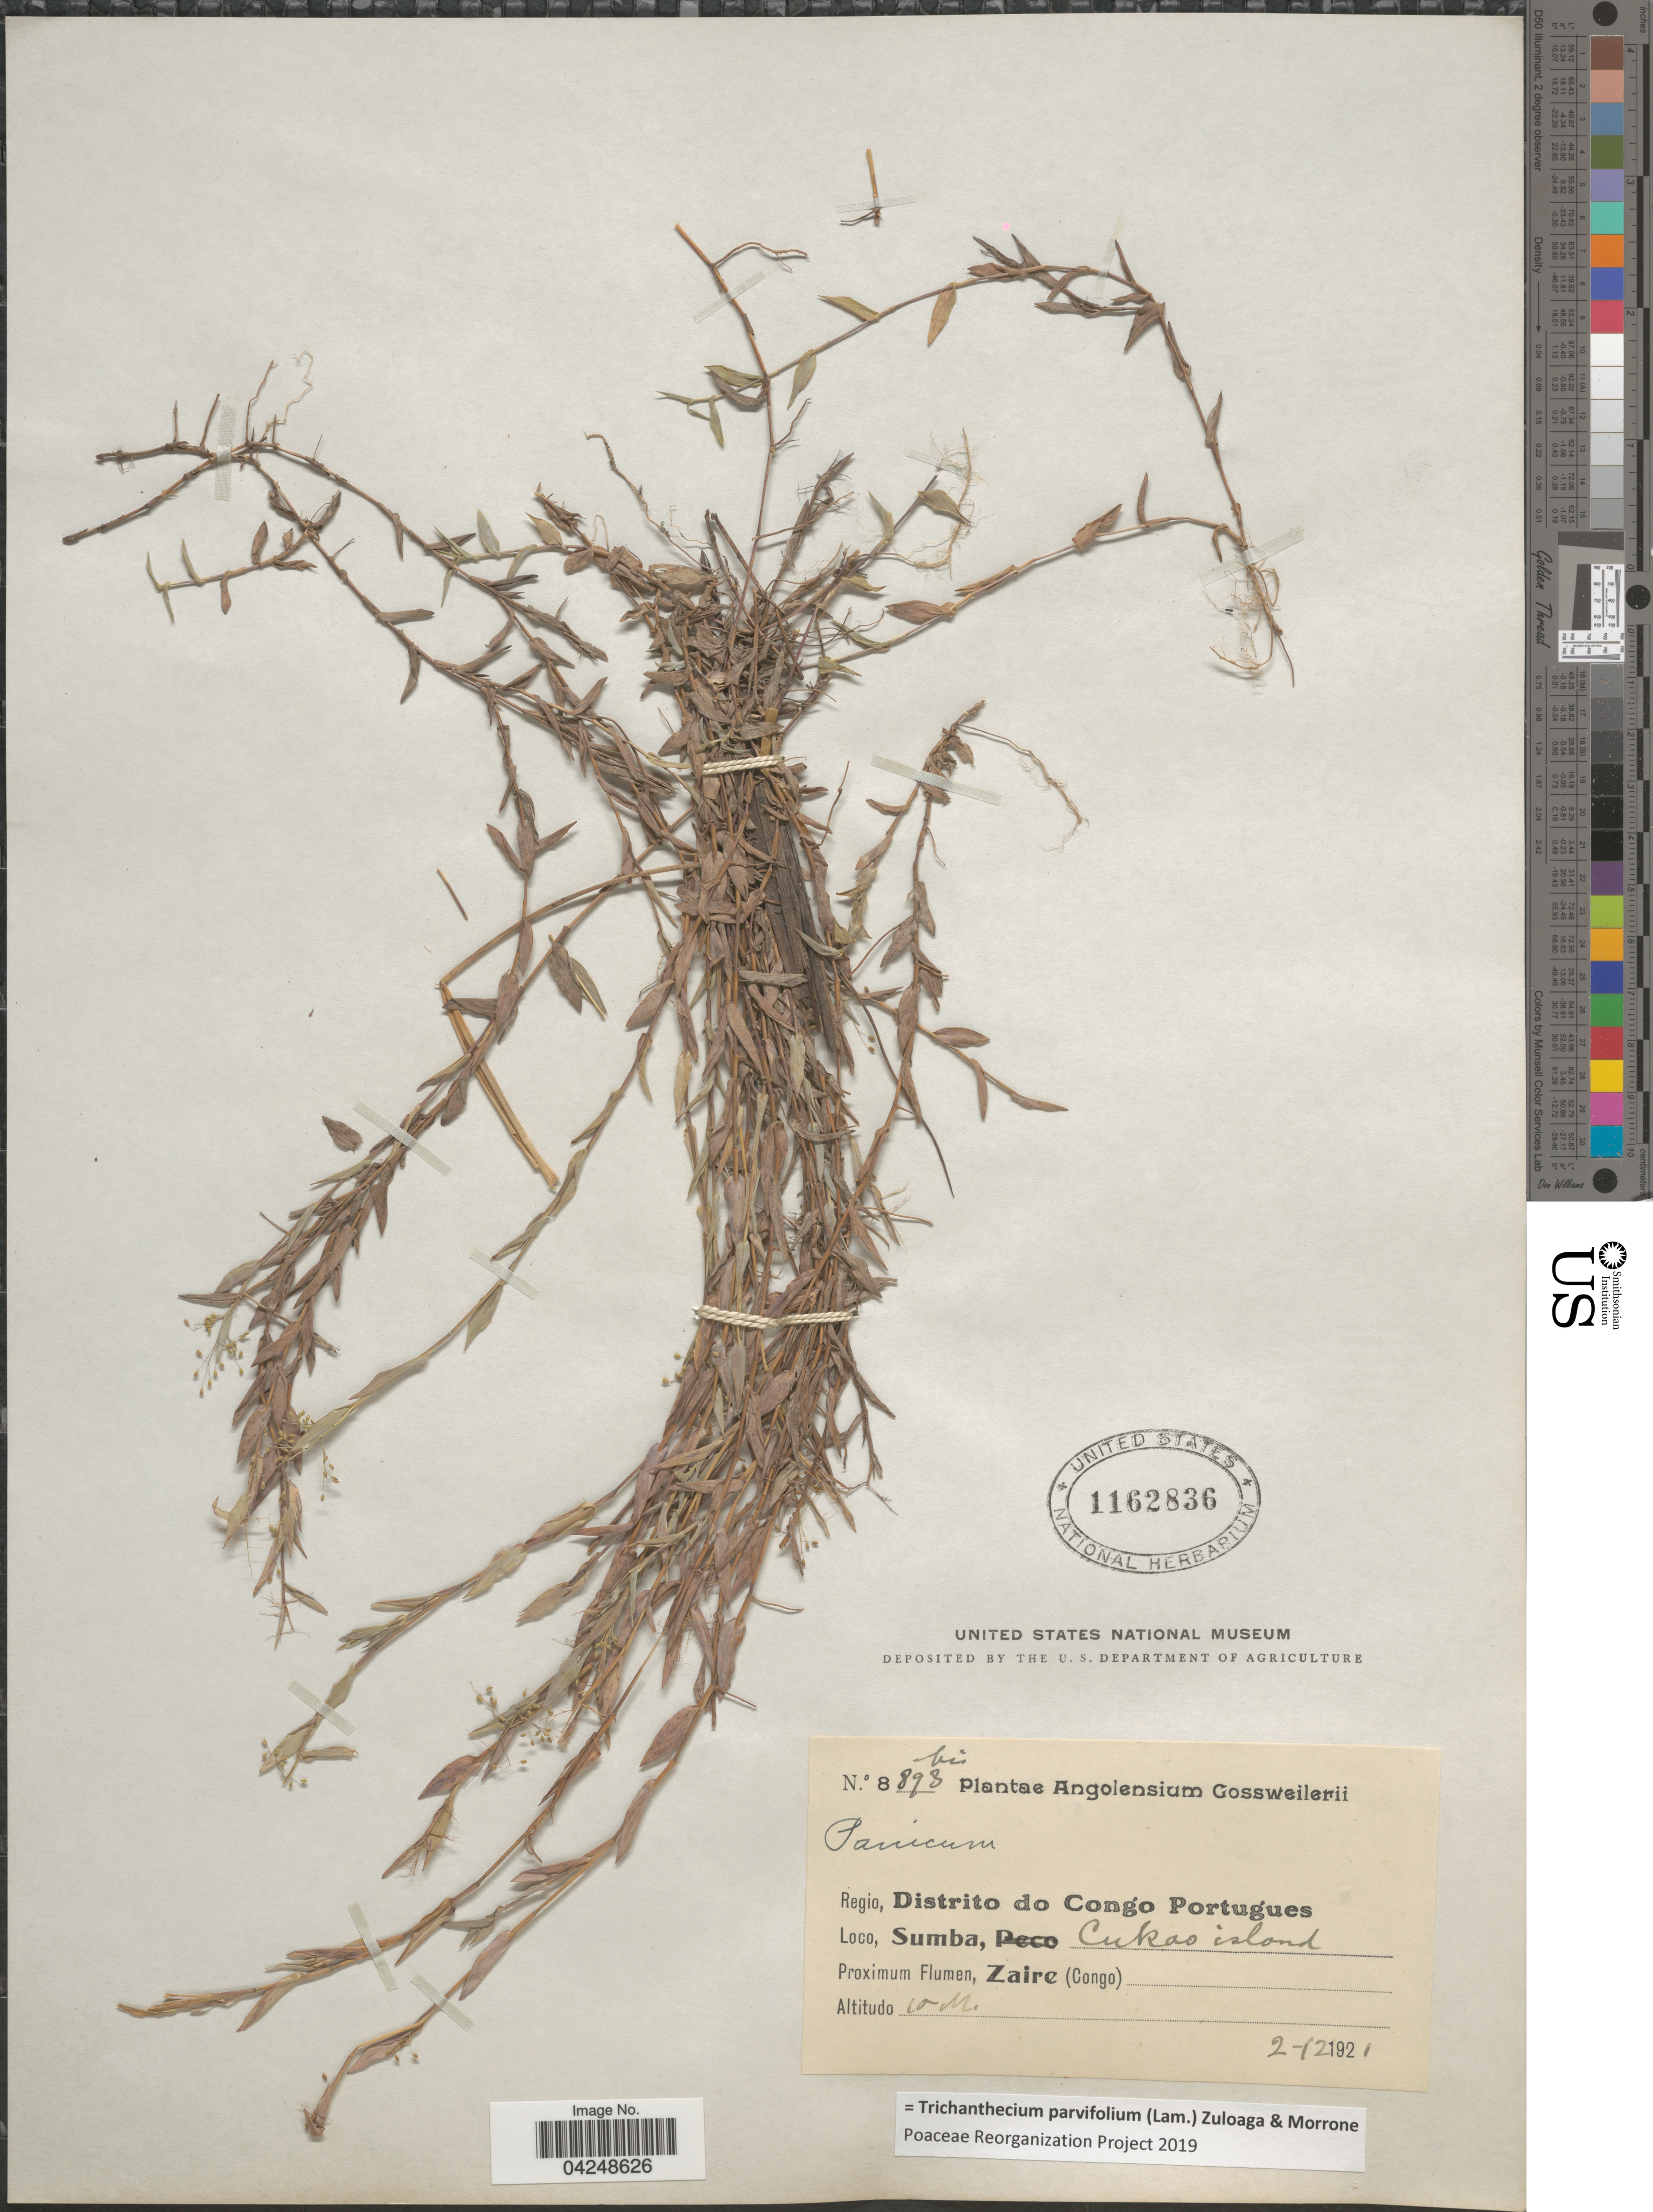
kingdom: Plantae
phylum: Tracheophyta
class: Liliopsida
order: Poales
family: Poaceae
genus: Trichanthecium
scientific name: Trichanthecium parvifolium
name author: (Lam.) Zuloaga & Morrone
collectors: -. Gossweiler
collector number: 8893bis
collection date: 1921-12-02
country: Angola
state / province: Zaire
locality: Regio, Distrito do Congo Portugues. Sumba, Cukao island. Proximum Flumen, Zaire (Congo).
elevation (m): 10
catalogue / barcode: US 1162836